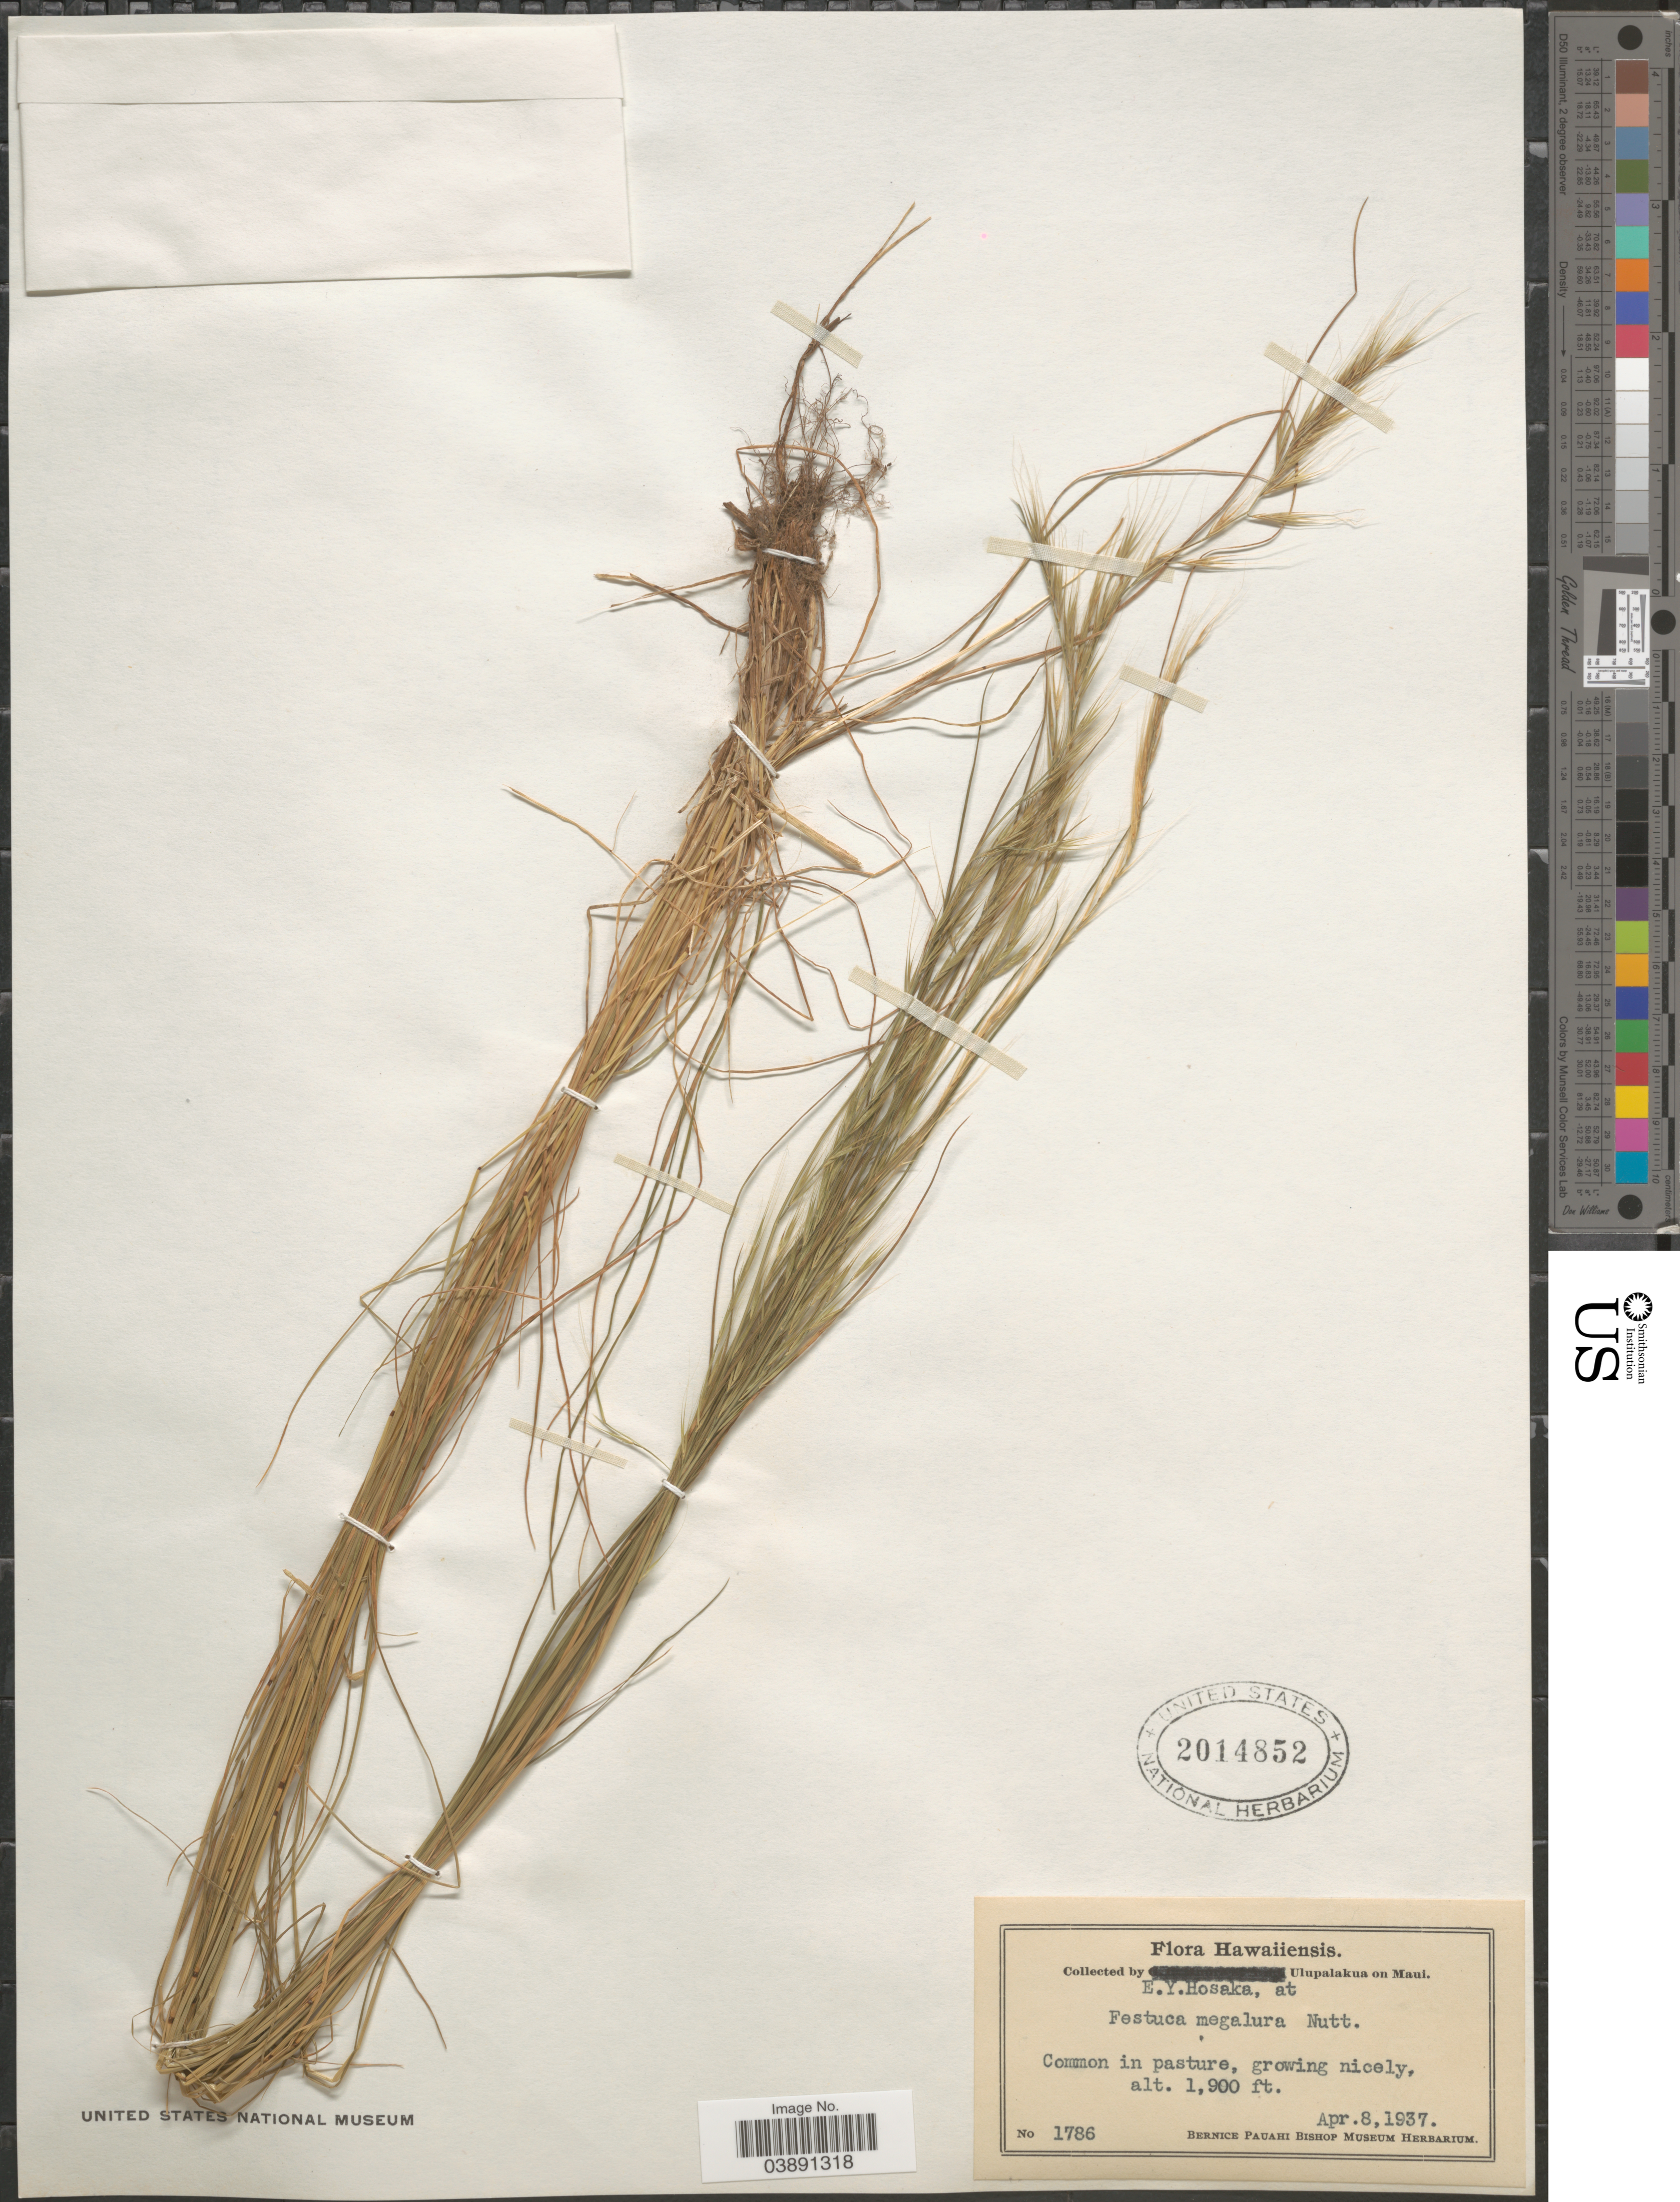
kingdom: Plantae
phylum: Tracheophyta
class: Liliopsida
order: Poales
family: Poaceae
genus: Festuca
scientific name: Festuca megalura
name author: Nutt.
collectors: E. Y. Hosaka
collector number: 1786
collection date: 1937-04-08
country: United States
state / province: Hawaii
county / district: Maui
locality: At Ulupalakua on Maui.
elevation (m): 579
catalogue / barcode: US 2014852